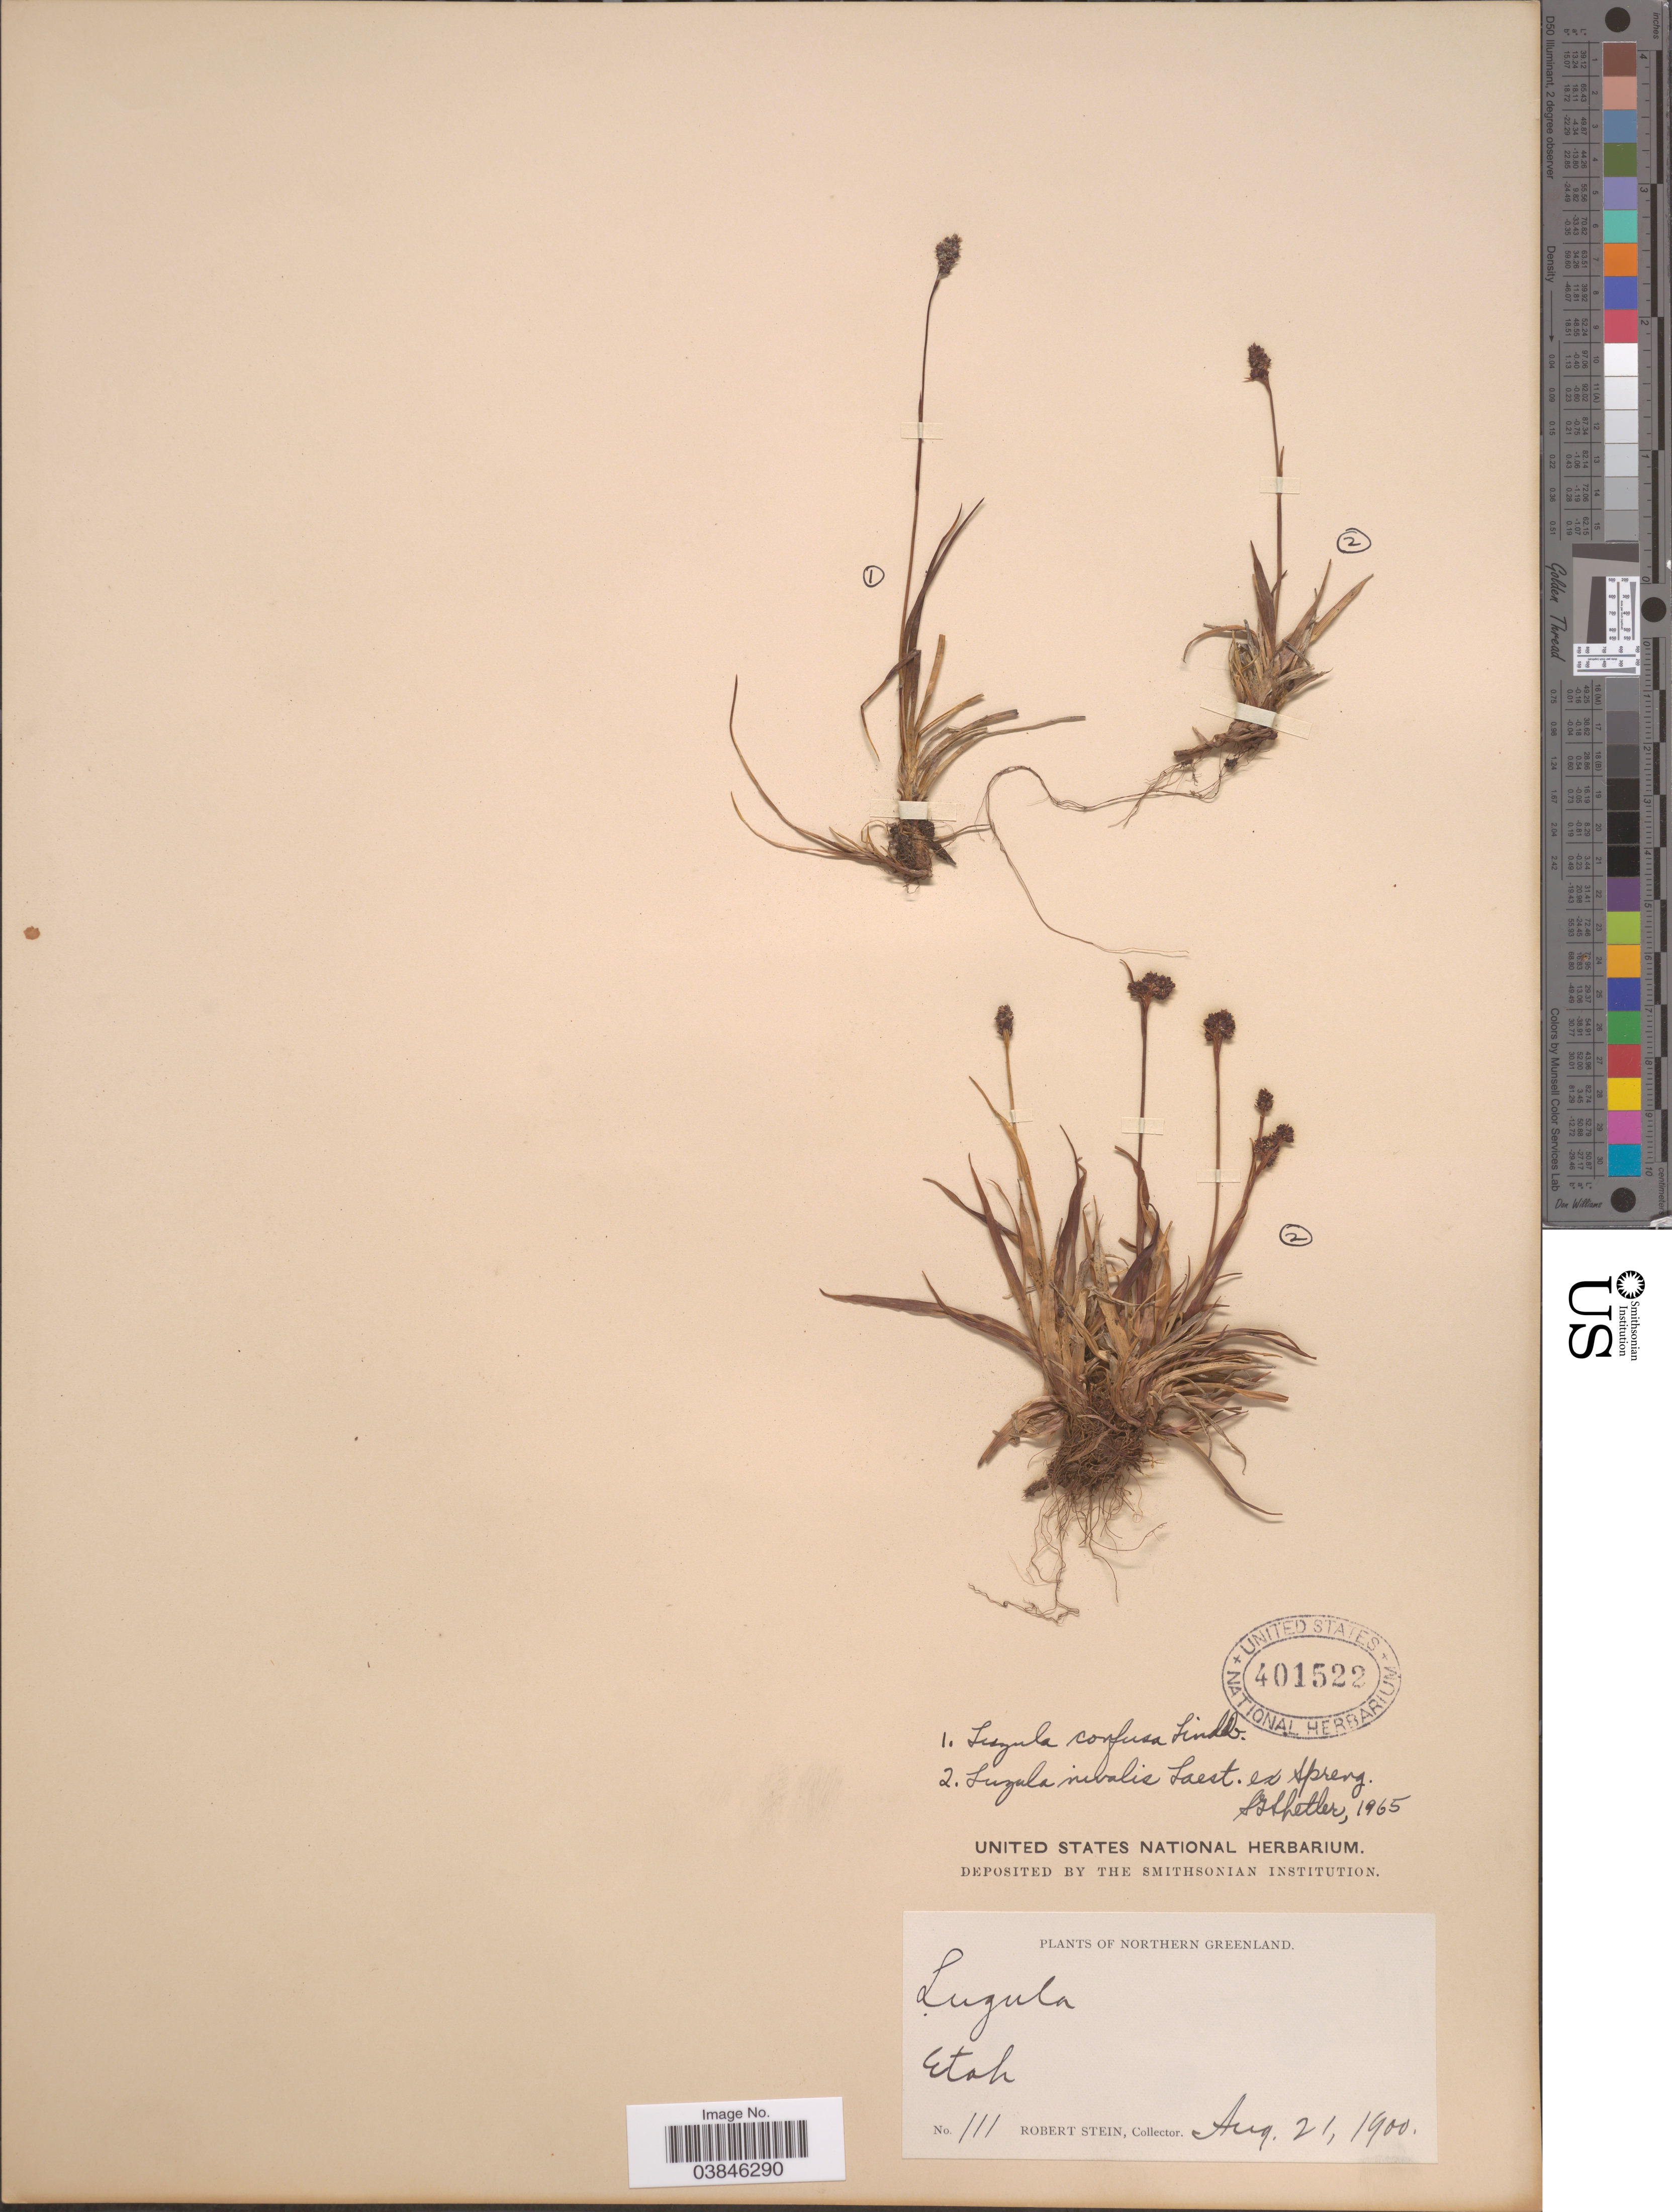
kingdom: Plantae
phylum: Tracheophyta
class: Liliopsida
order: Poales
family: Juncaceae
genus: Luzula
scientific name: Luzula nivalis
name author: (Laest.) Spreng.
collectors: R. Stein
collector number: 111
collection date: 1900-08-21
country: Greenland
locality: Northern Greenland. Etah.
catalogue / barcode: US 401522